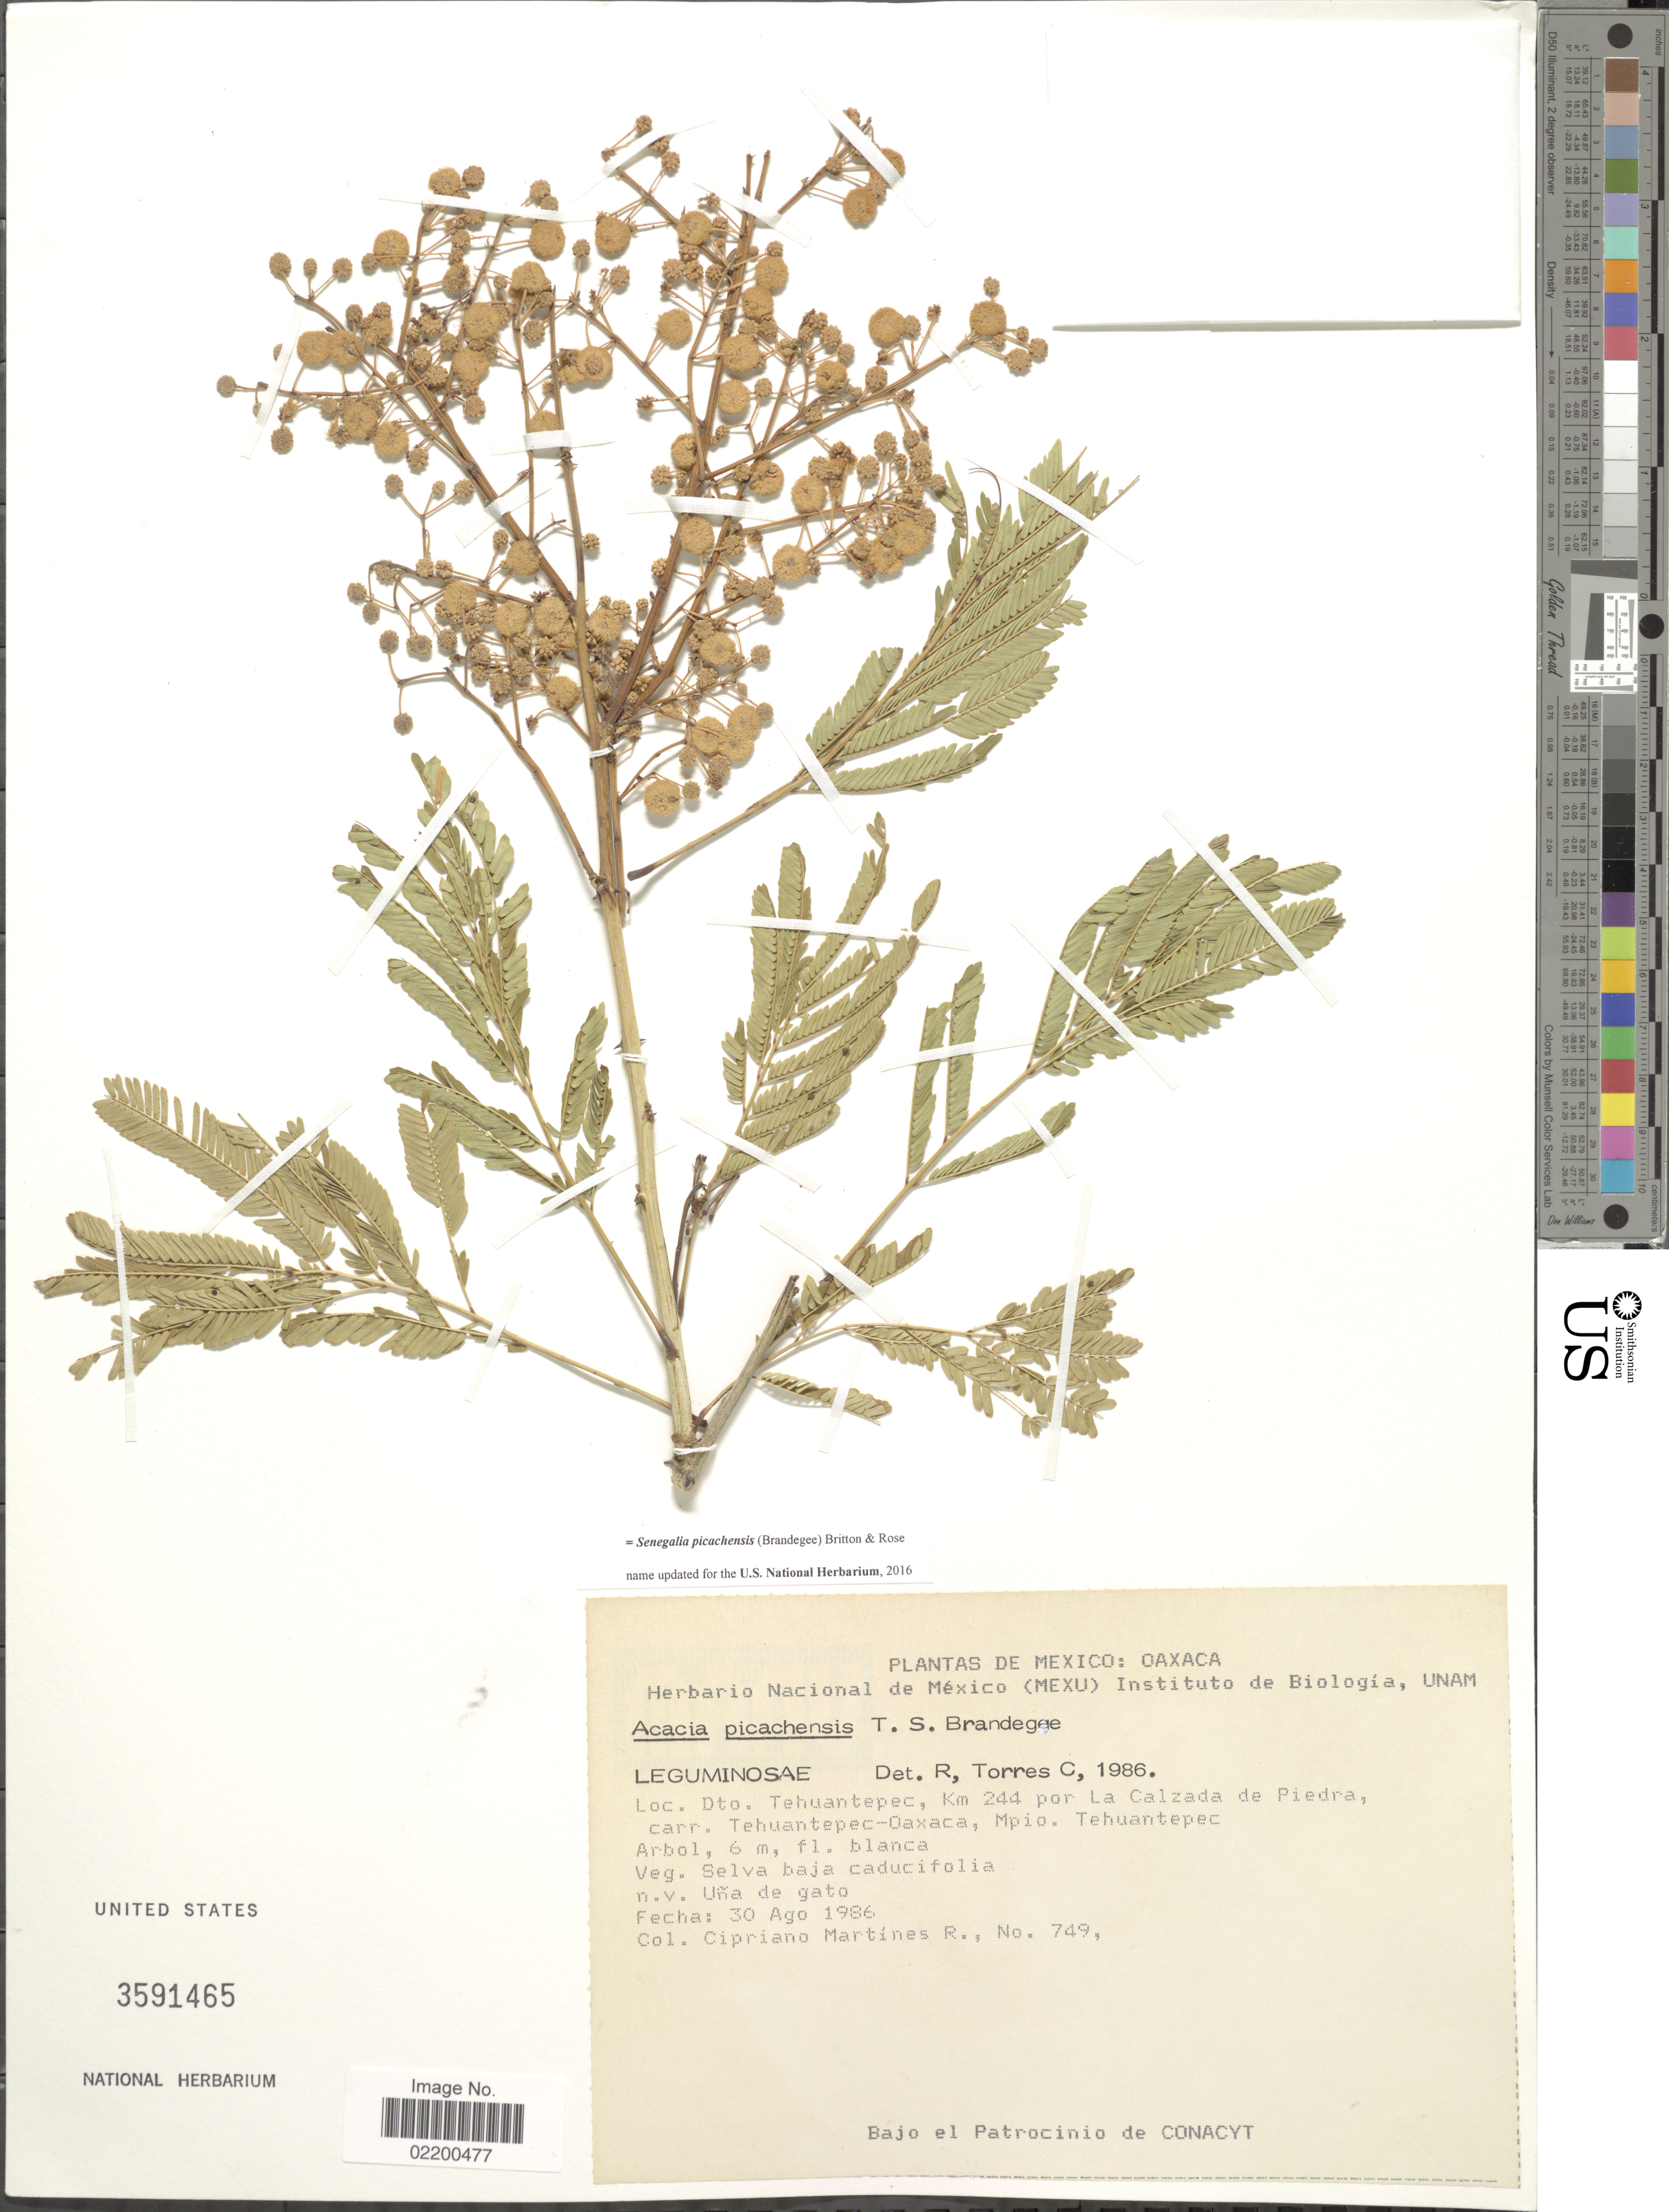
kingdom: Plantae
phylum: Tracheophyta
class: Magnoliopsida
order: Fabales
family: Fabaceae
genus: Senegalia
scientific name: Senegalia picachensis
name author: (Brandegee) Britton & Rose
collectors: C. Martínez R.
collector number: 759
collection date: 1986-08-30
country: Mexico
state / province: Oaxaca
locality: Dto. Tehuantepec, Km 244 por La Calzada de Piedra, carr. Tehuantepec-Oaxaca, Mpio. Tehuantepec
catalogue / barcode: US 3591465